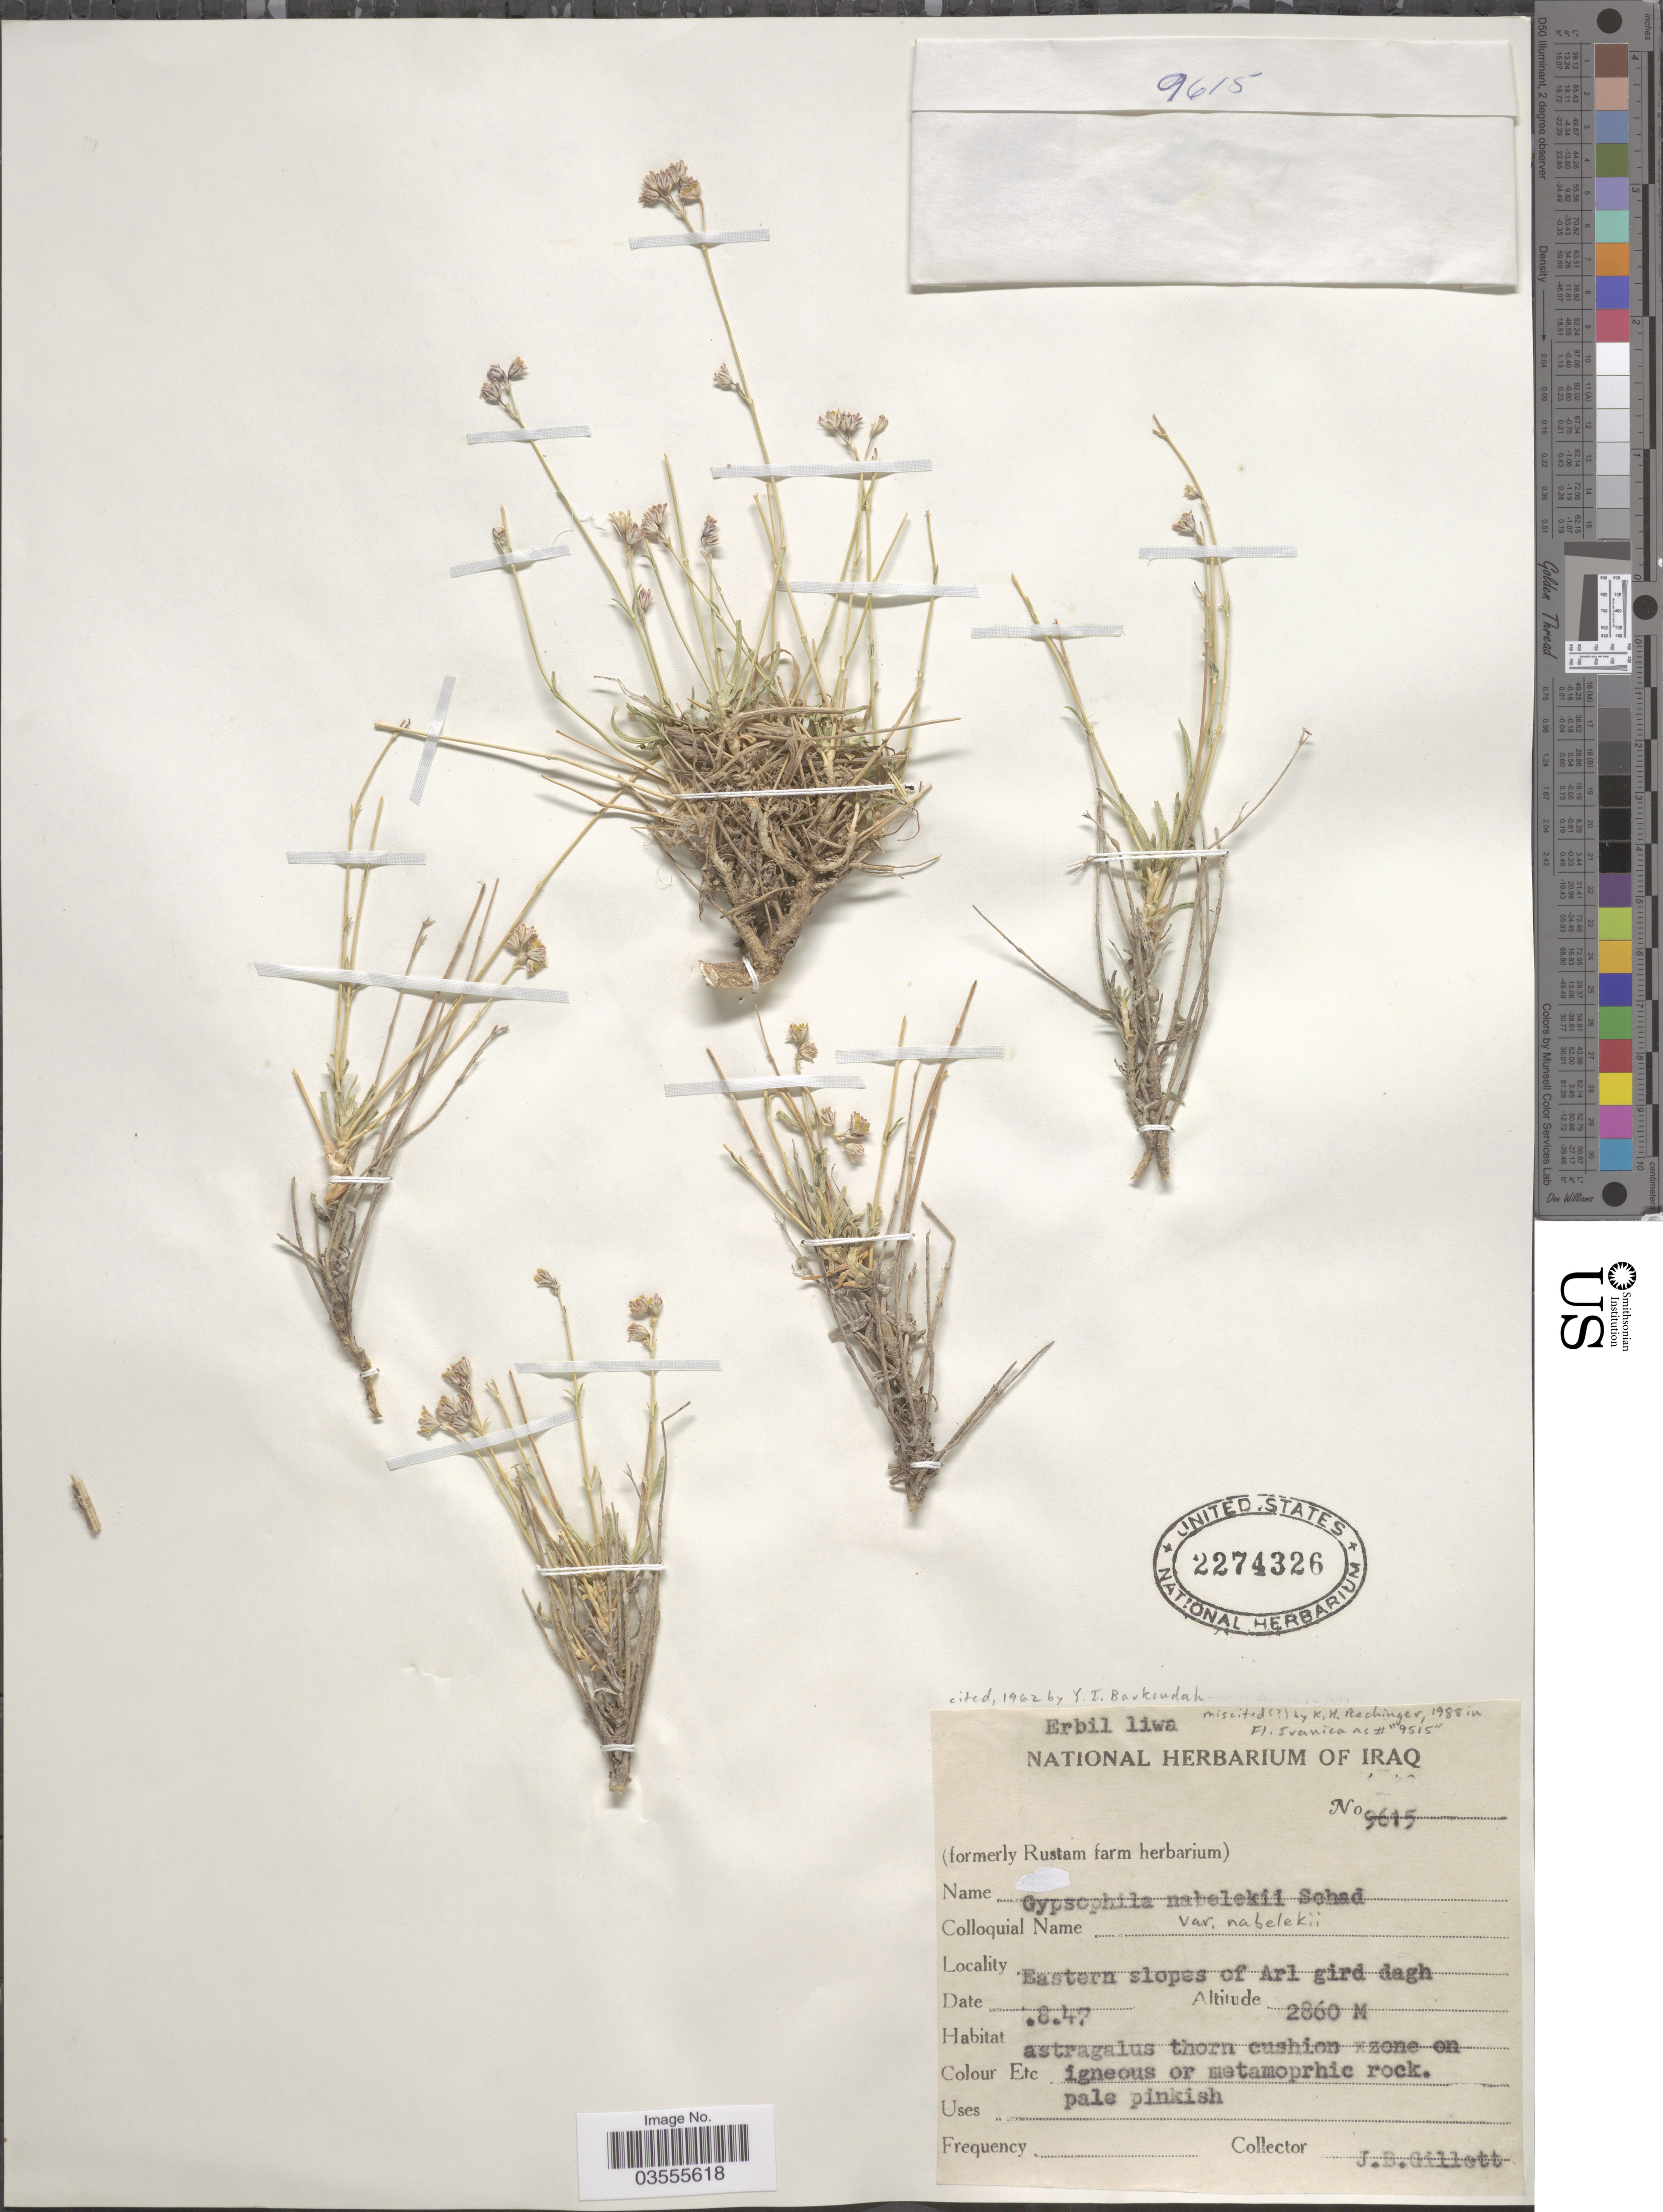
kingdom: Plantae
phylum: Tracheophyta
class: Magnoliopsida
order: Caryophyllales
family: Caryophyllaceae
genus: Gypsophila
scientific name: Gypsophila nabelekii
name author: Schischk.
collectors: J. B. Gillett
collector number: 9615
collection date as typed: Transcribed d/m/y: /8/47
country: Iraq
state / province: Arbīl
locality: Erbil liwa. Eastern slopes of Arl gird dagh.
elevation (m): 2860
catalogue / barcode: US 2274326